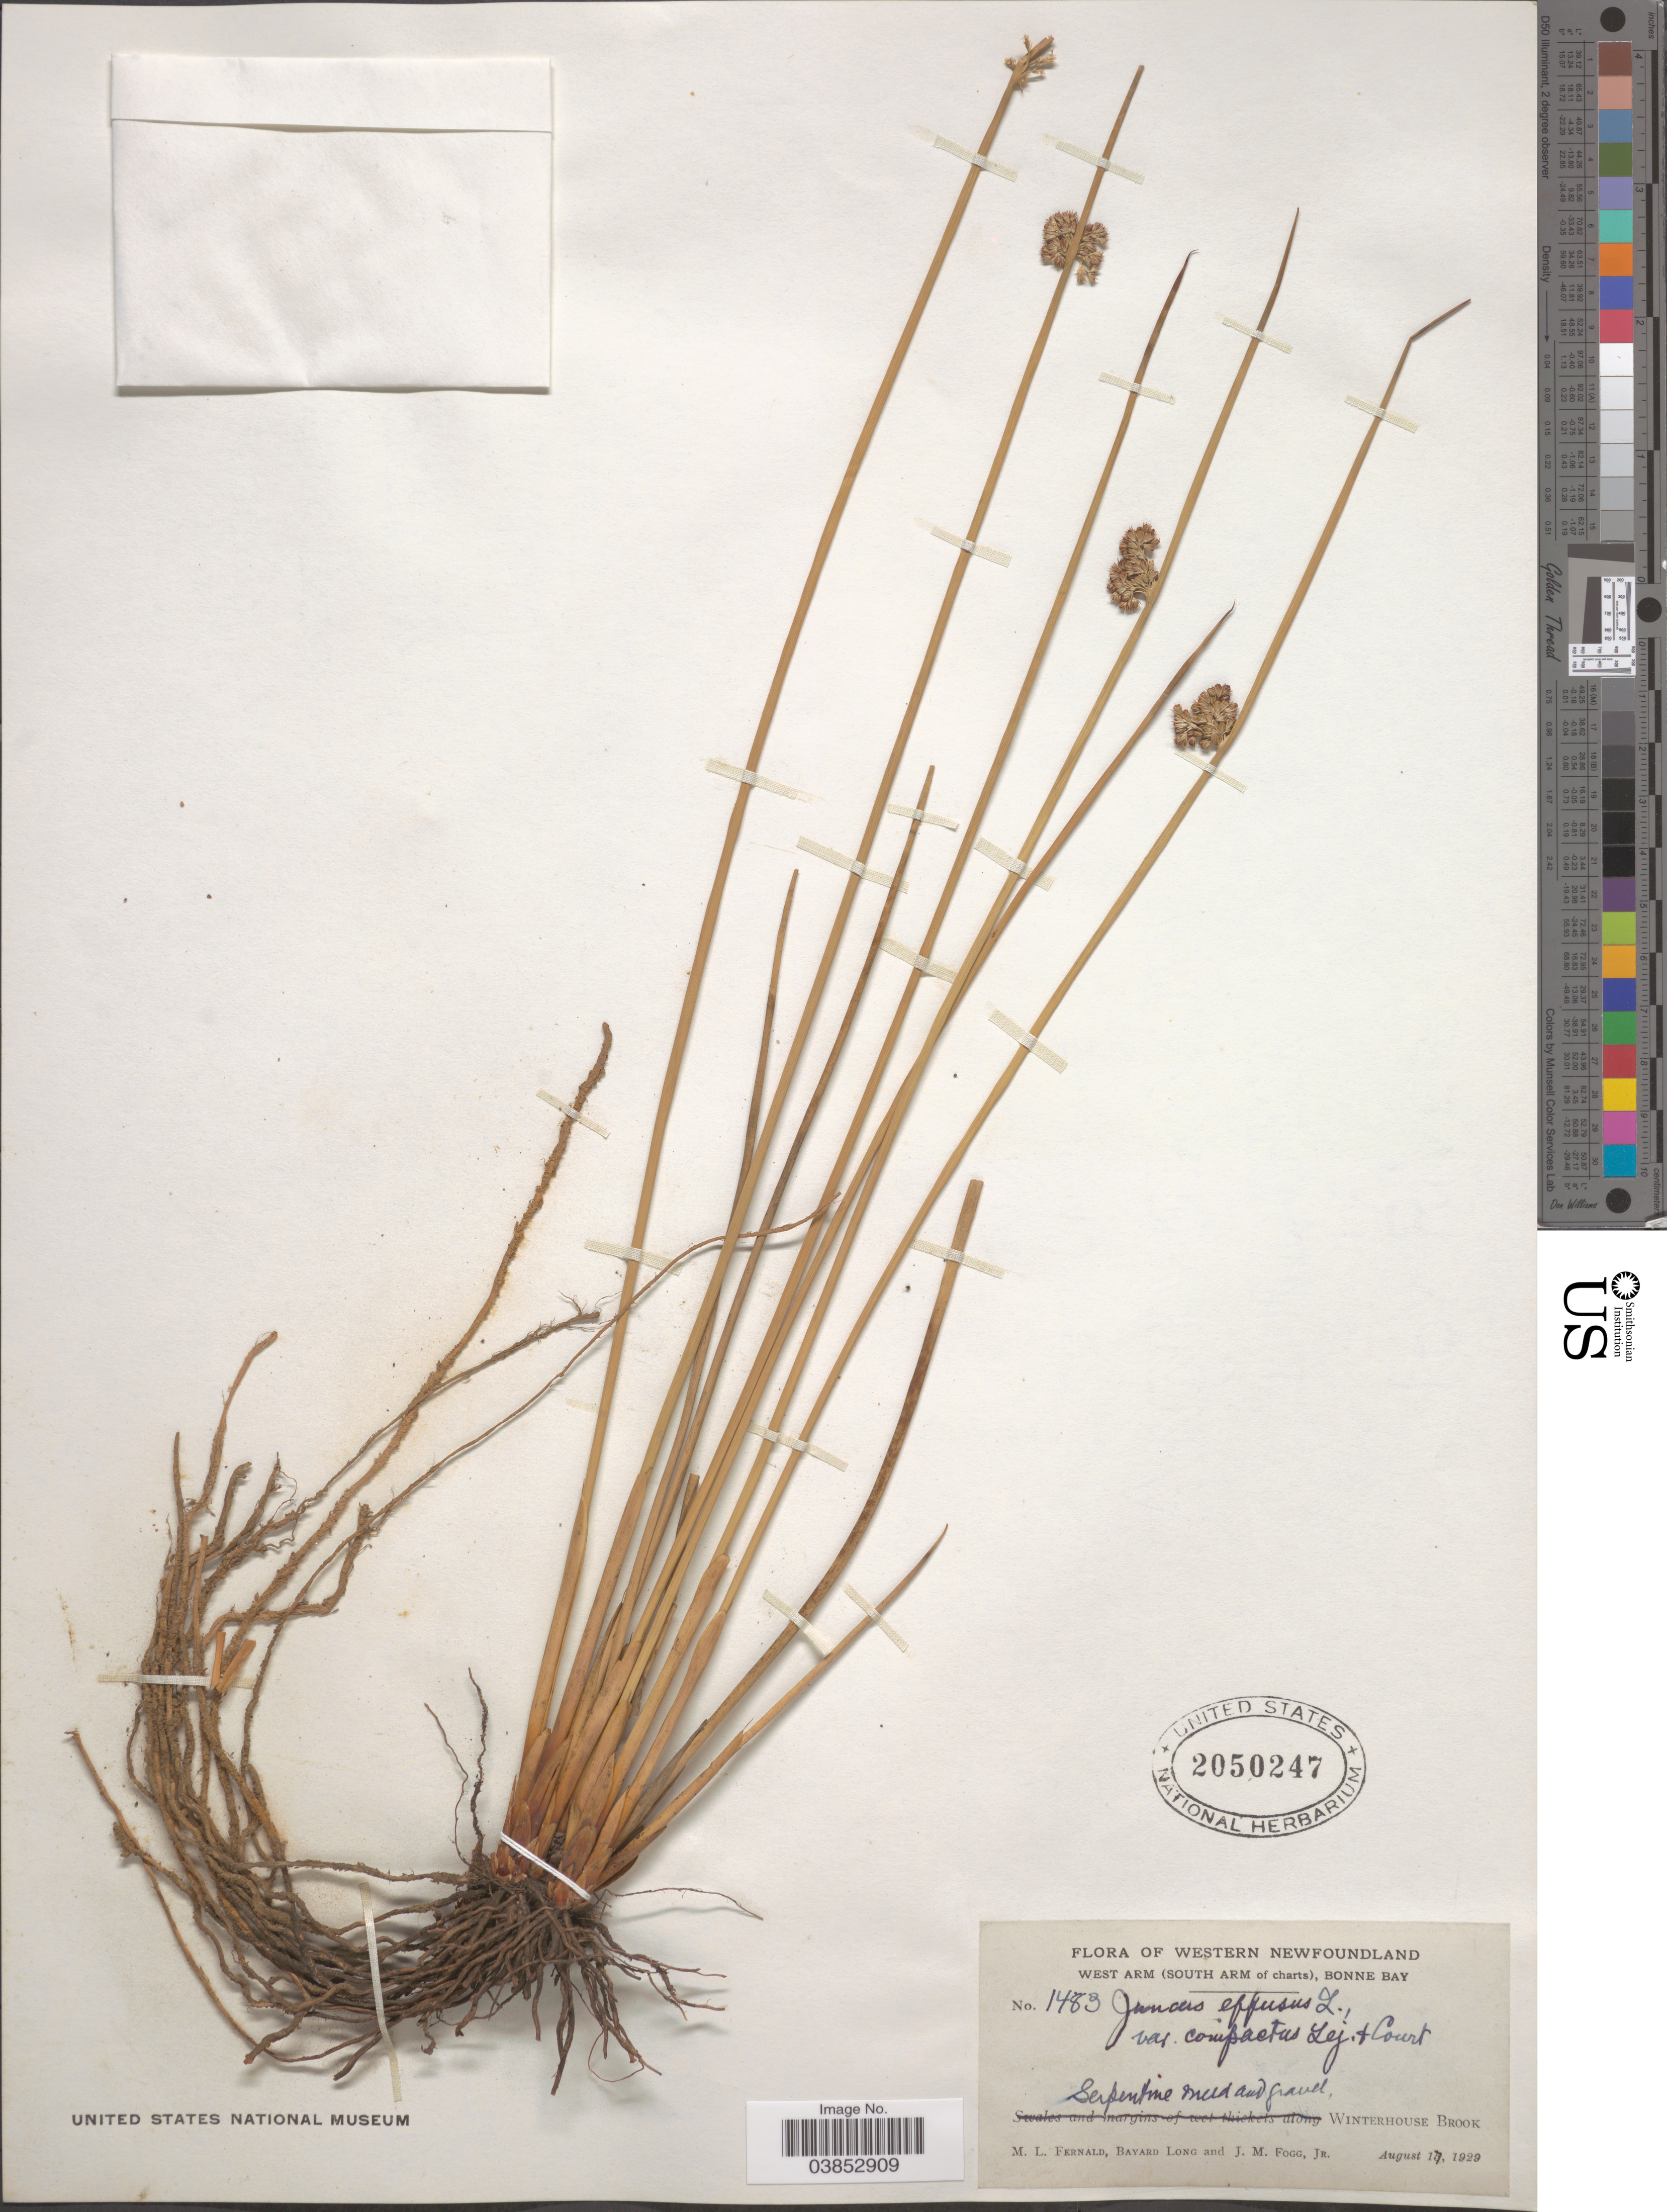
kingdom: Plantae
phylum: Tracheophyta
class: Liliopsida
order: Poales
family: Juncaceae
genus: Juncus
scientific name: Juncus effusus var. compactus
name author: Lej.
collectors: M. L. Fernald, B. Long & J. Fogg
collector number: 1483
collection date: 1929-08-17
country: Canada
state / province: Newfoundland and Labrador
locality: Western Newfoundland. West Arm (South Arm of charts), Bonne Bay. Serpentine weed and gravel, Winterhouse Brook.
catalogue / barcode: US 2050247